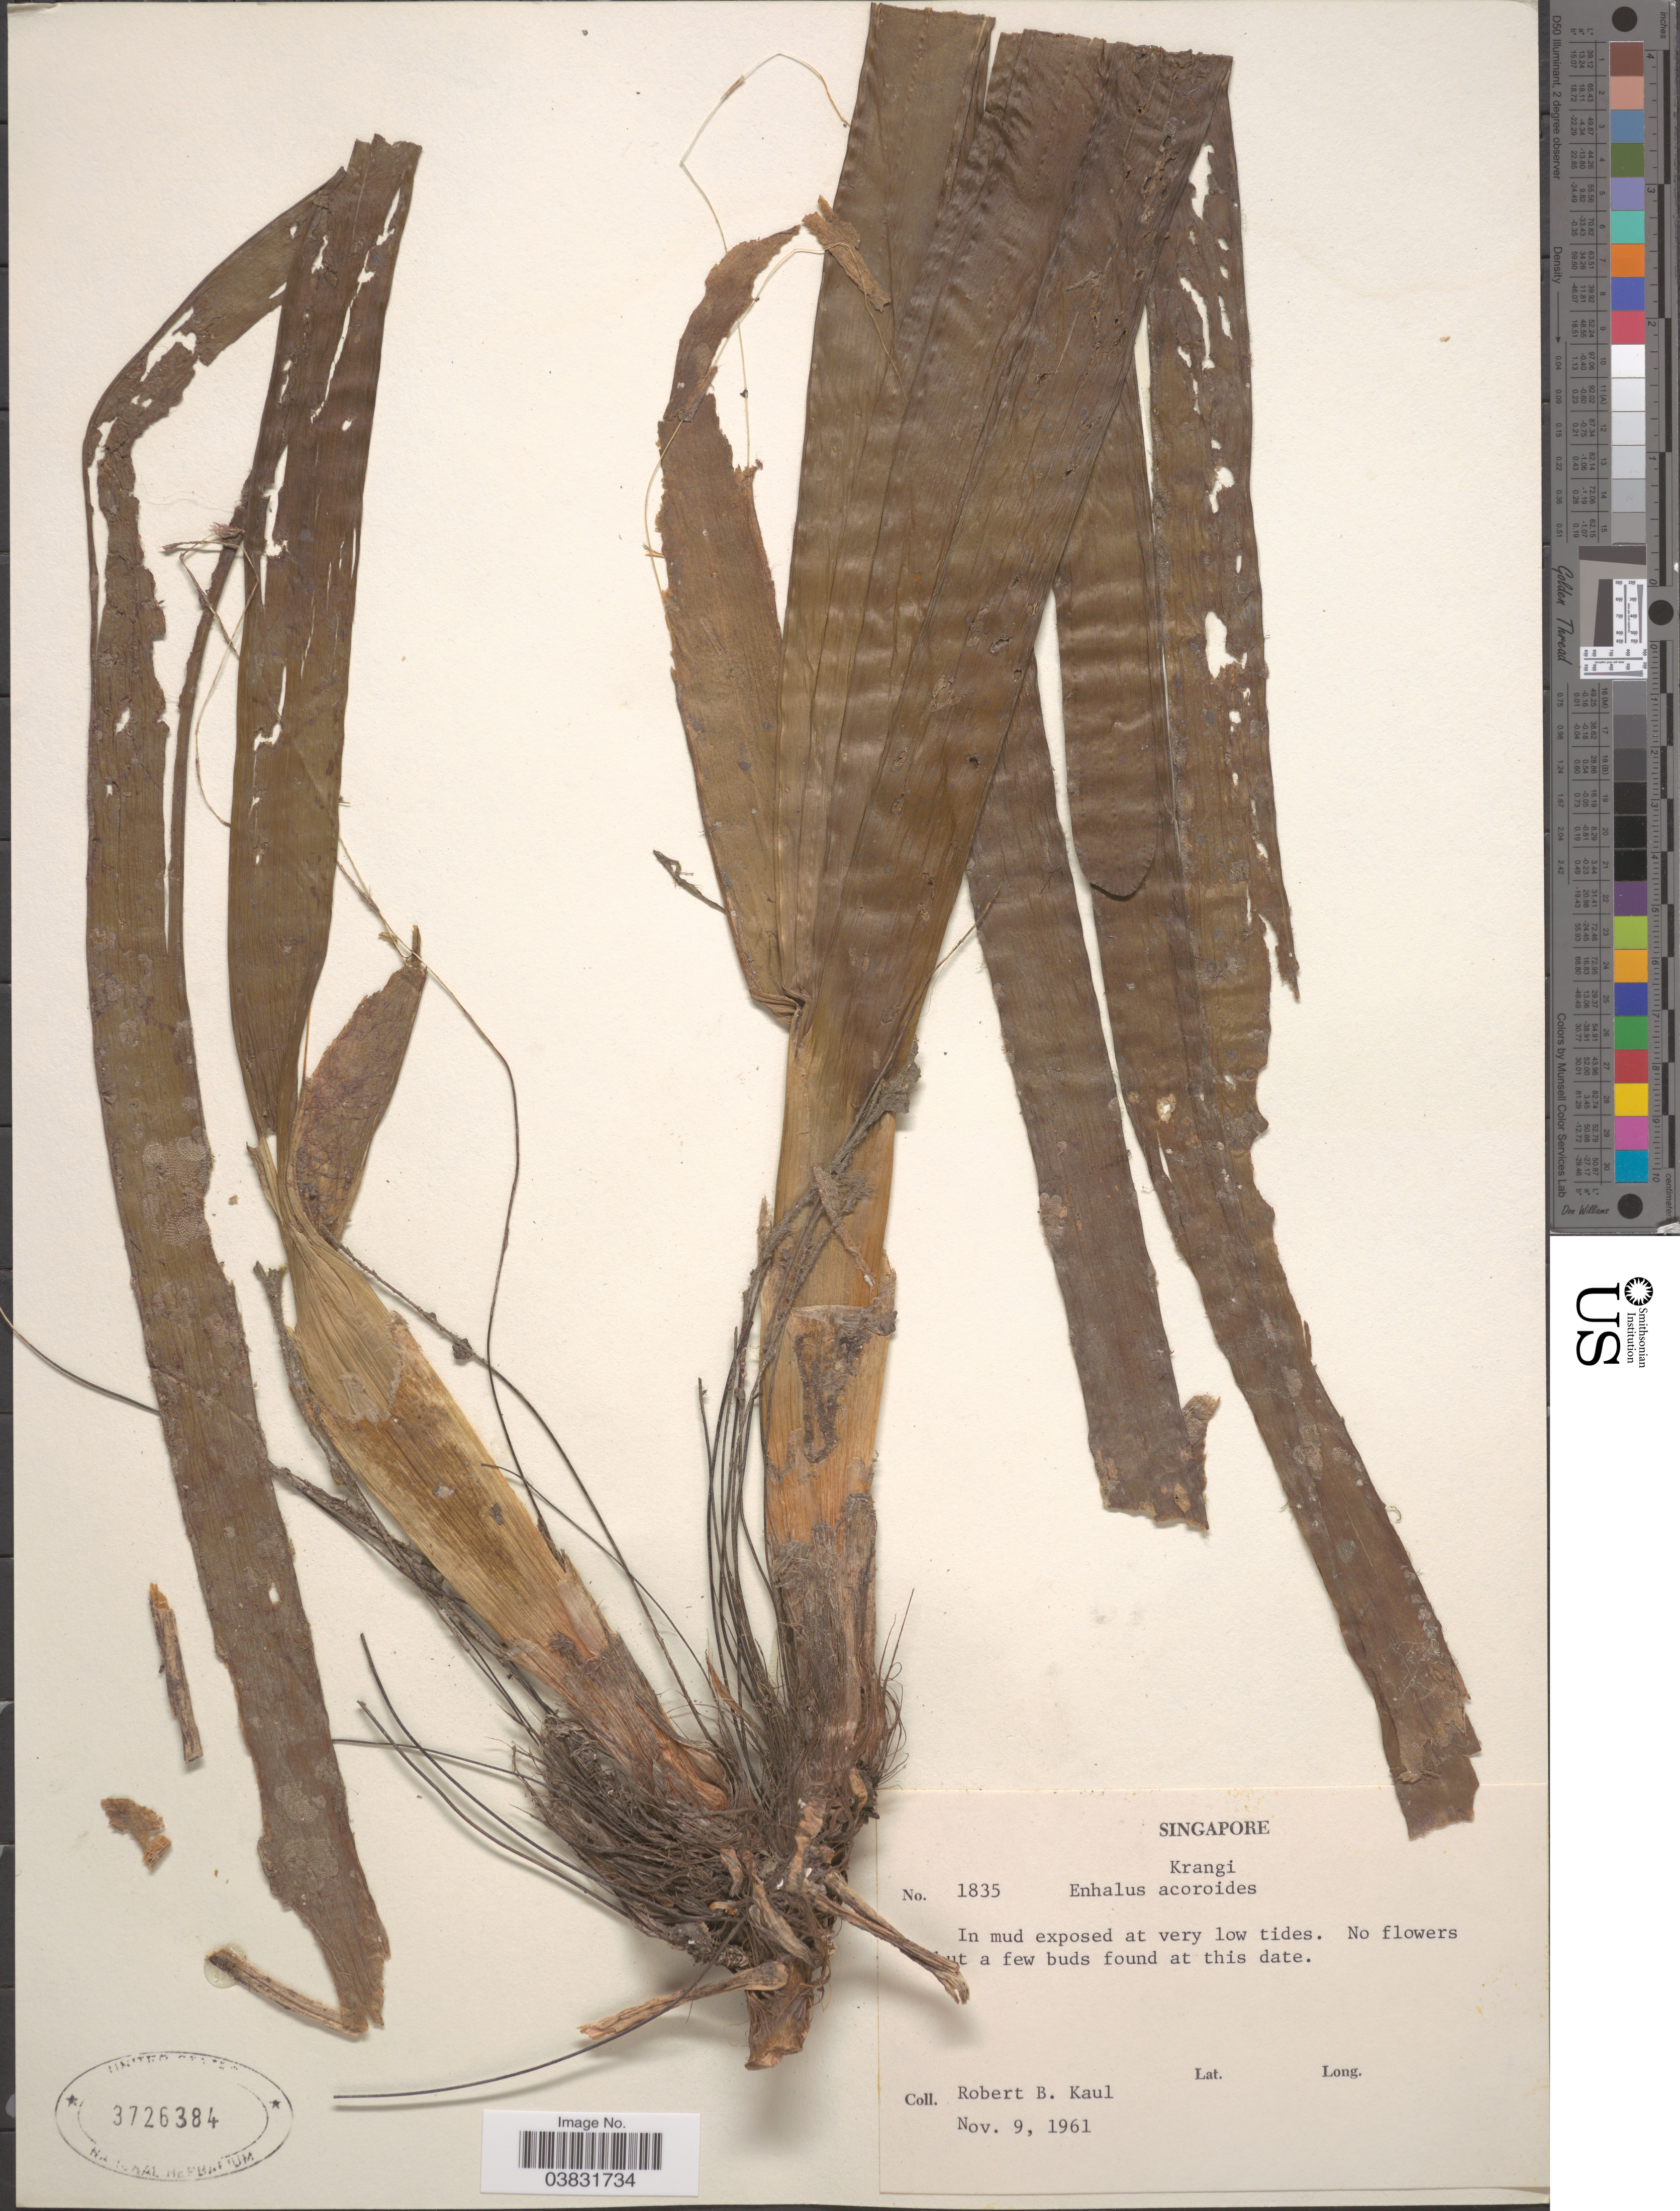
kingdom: Plantae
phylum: Tracheophyta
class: Liliopsida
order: Alismatales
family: Hydrocharitaceae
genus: Enhalus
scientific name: Enhalus acoroides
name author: (L. f.) Royle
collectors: R. Kaul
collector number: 1835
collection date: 1961-11-09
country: Singapore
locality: Krangi.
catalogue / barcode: US 3726384